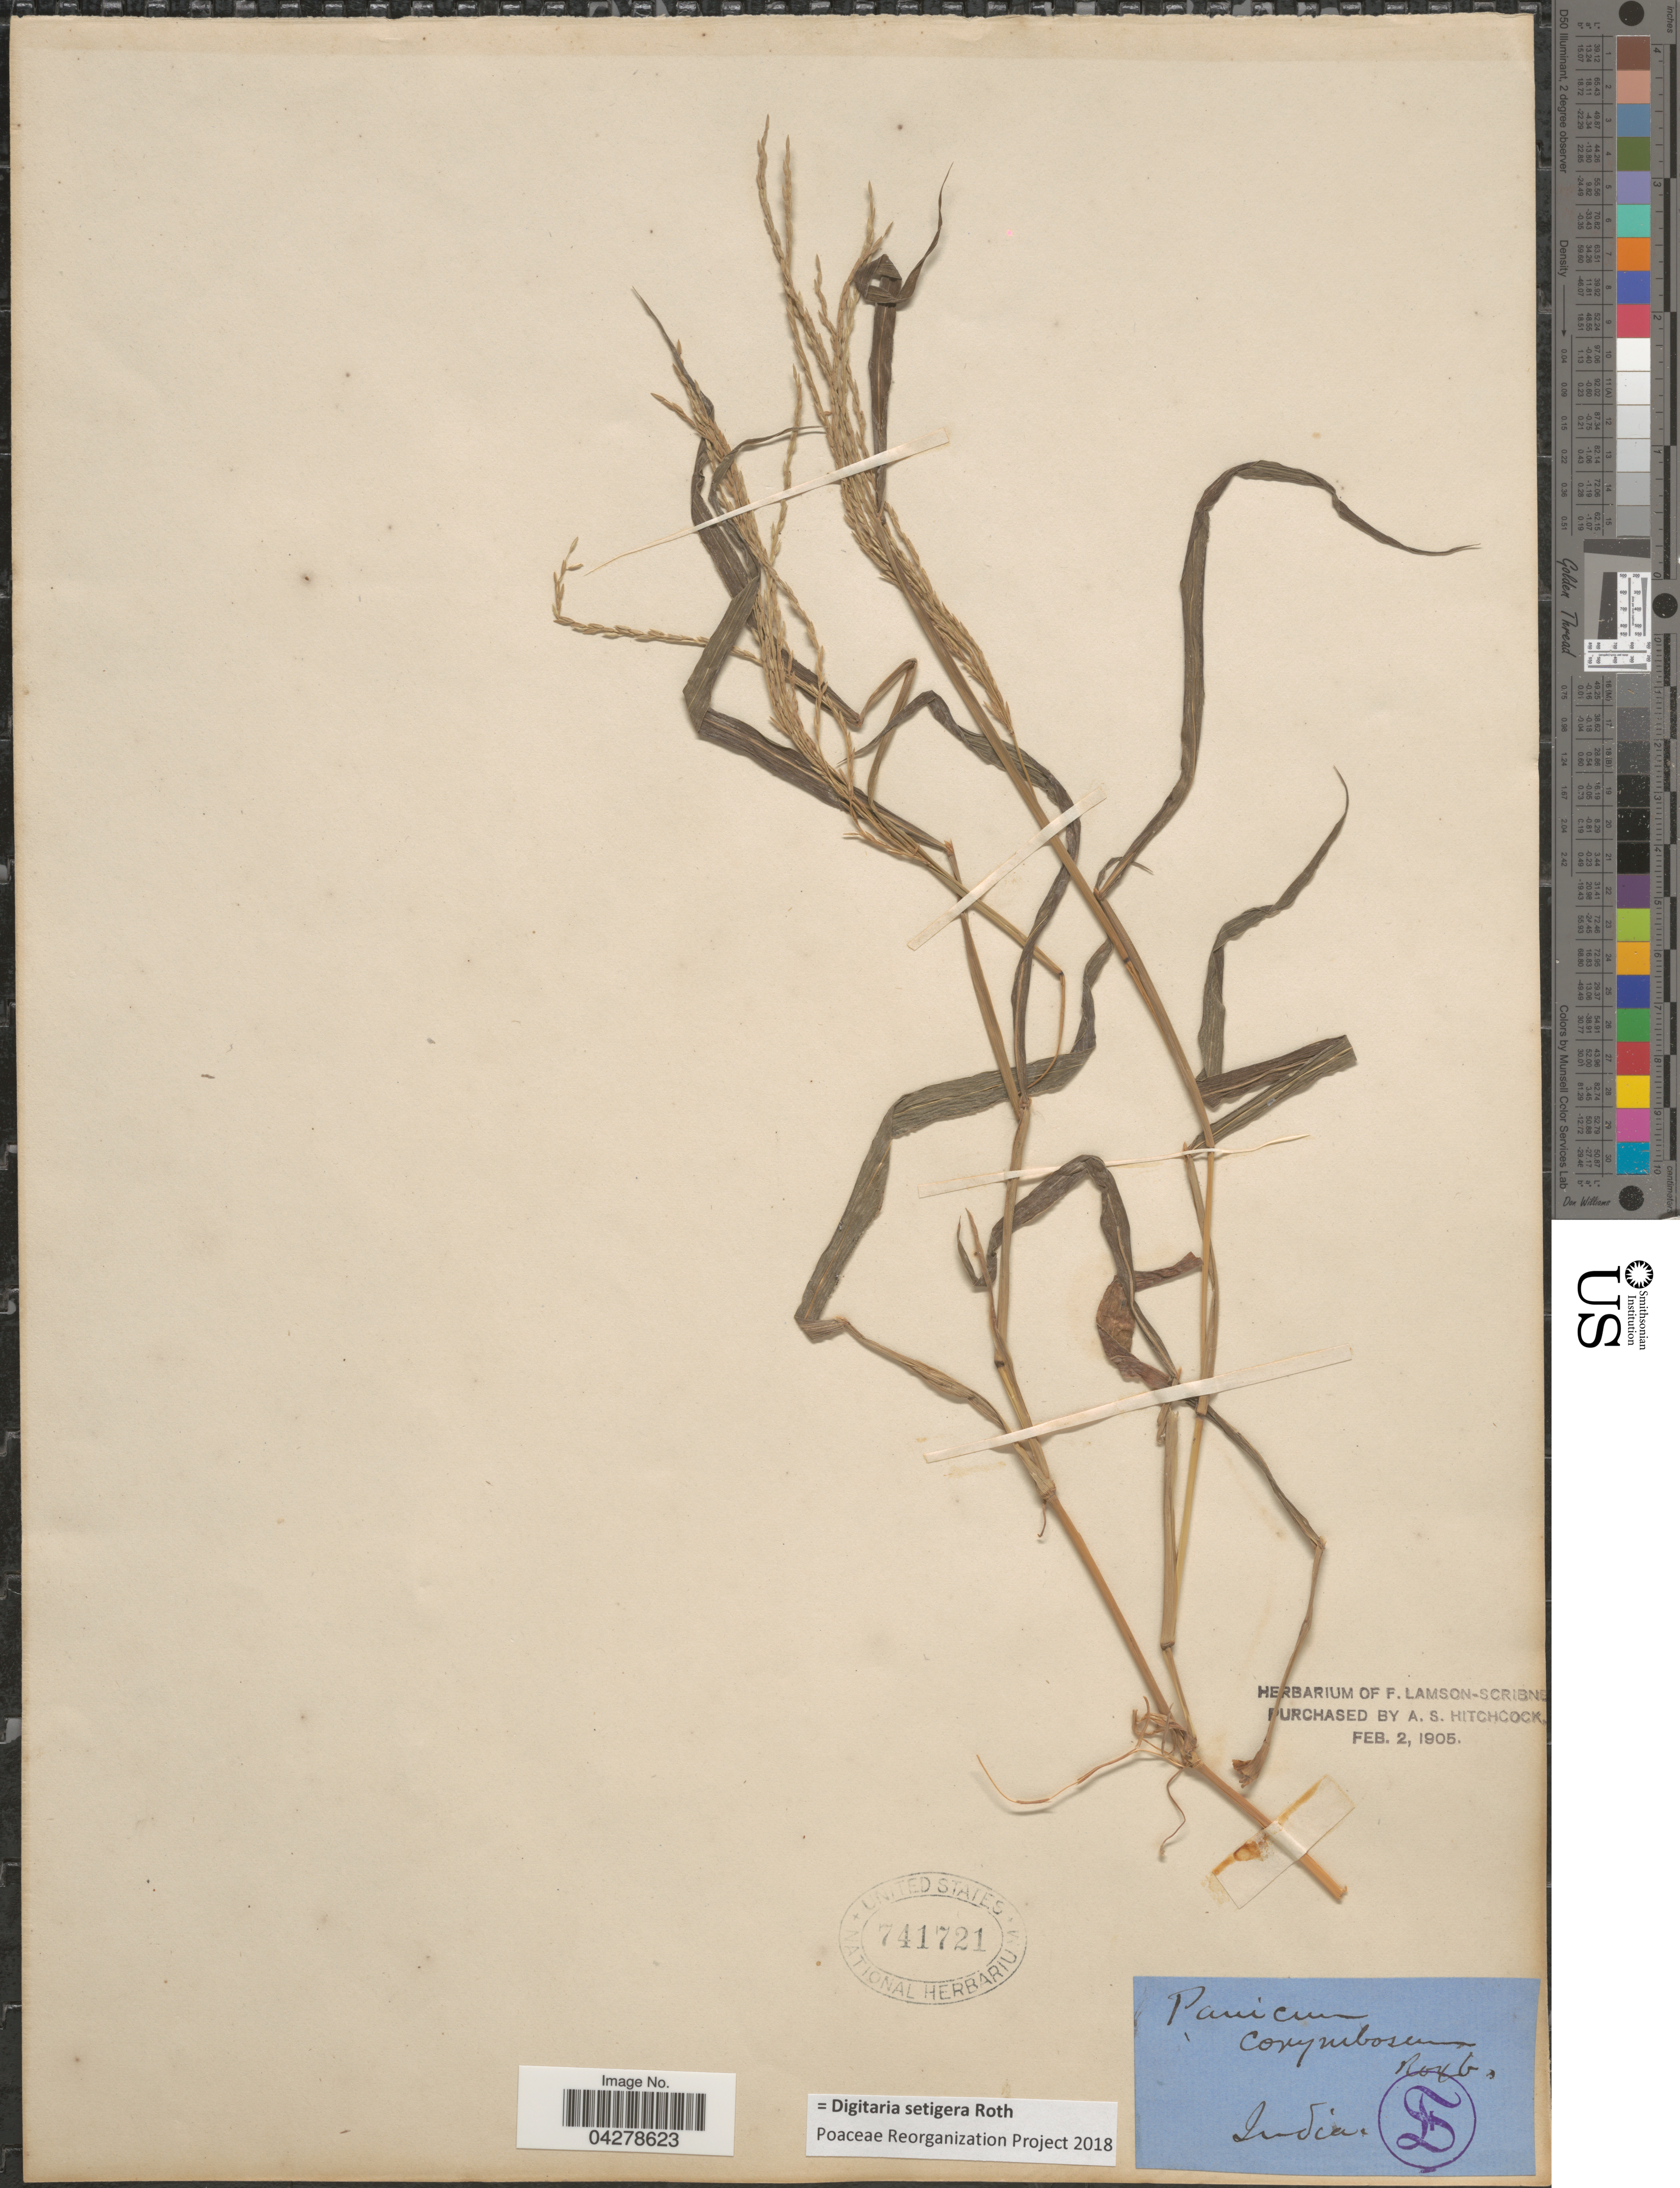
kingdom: Plantae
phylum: Tracheophyta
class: Liliopsida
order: Poales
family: Poaceae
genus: Digitaria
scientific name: Digitaria setigera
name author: Roth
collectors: ex herb. F. Lamson Scribner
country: India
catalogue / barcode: US 741721